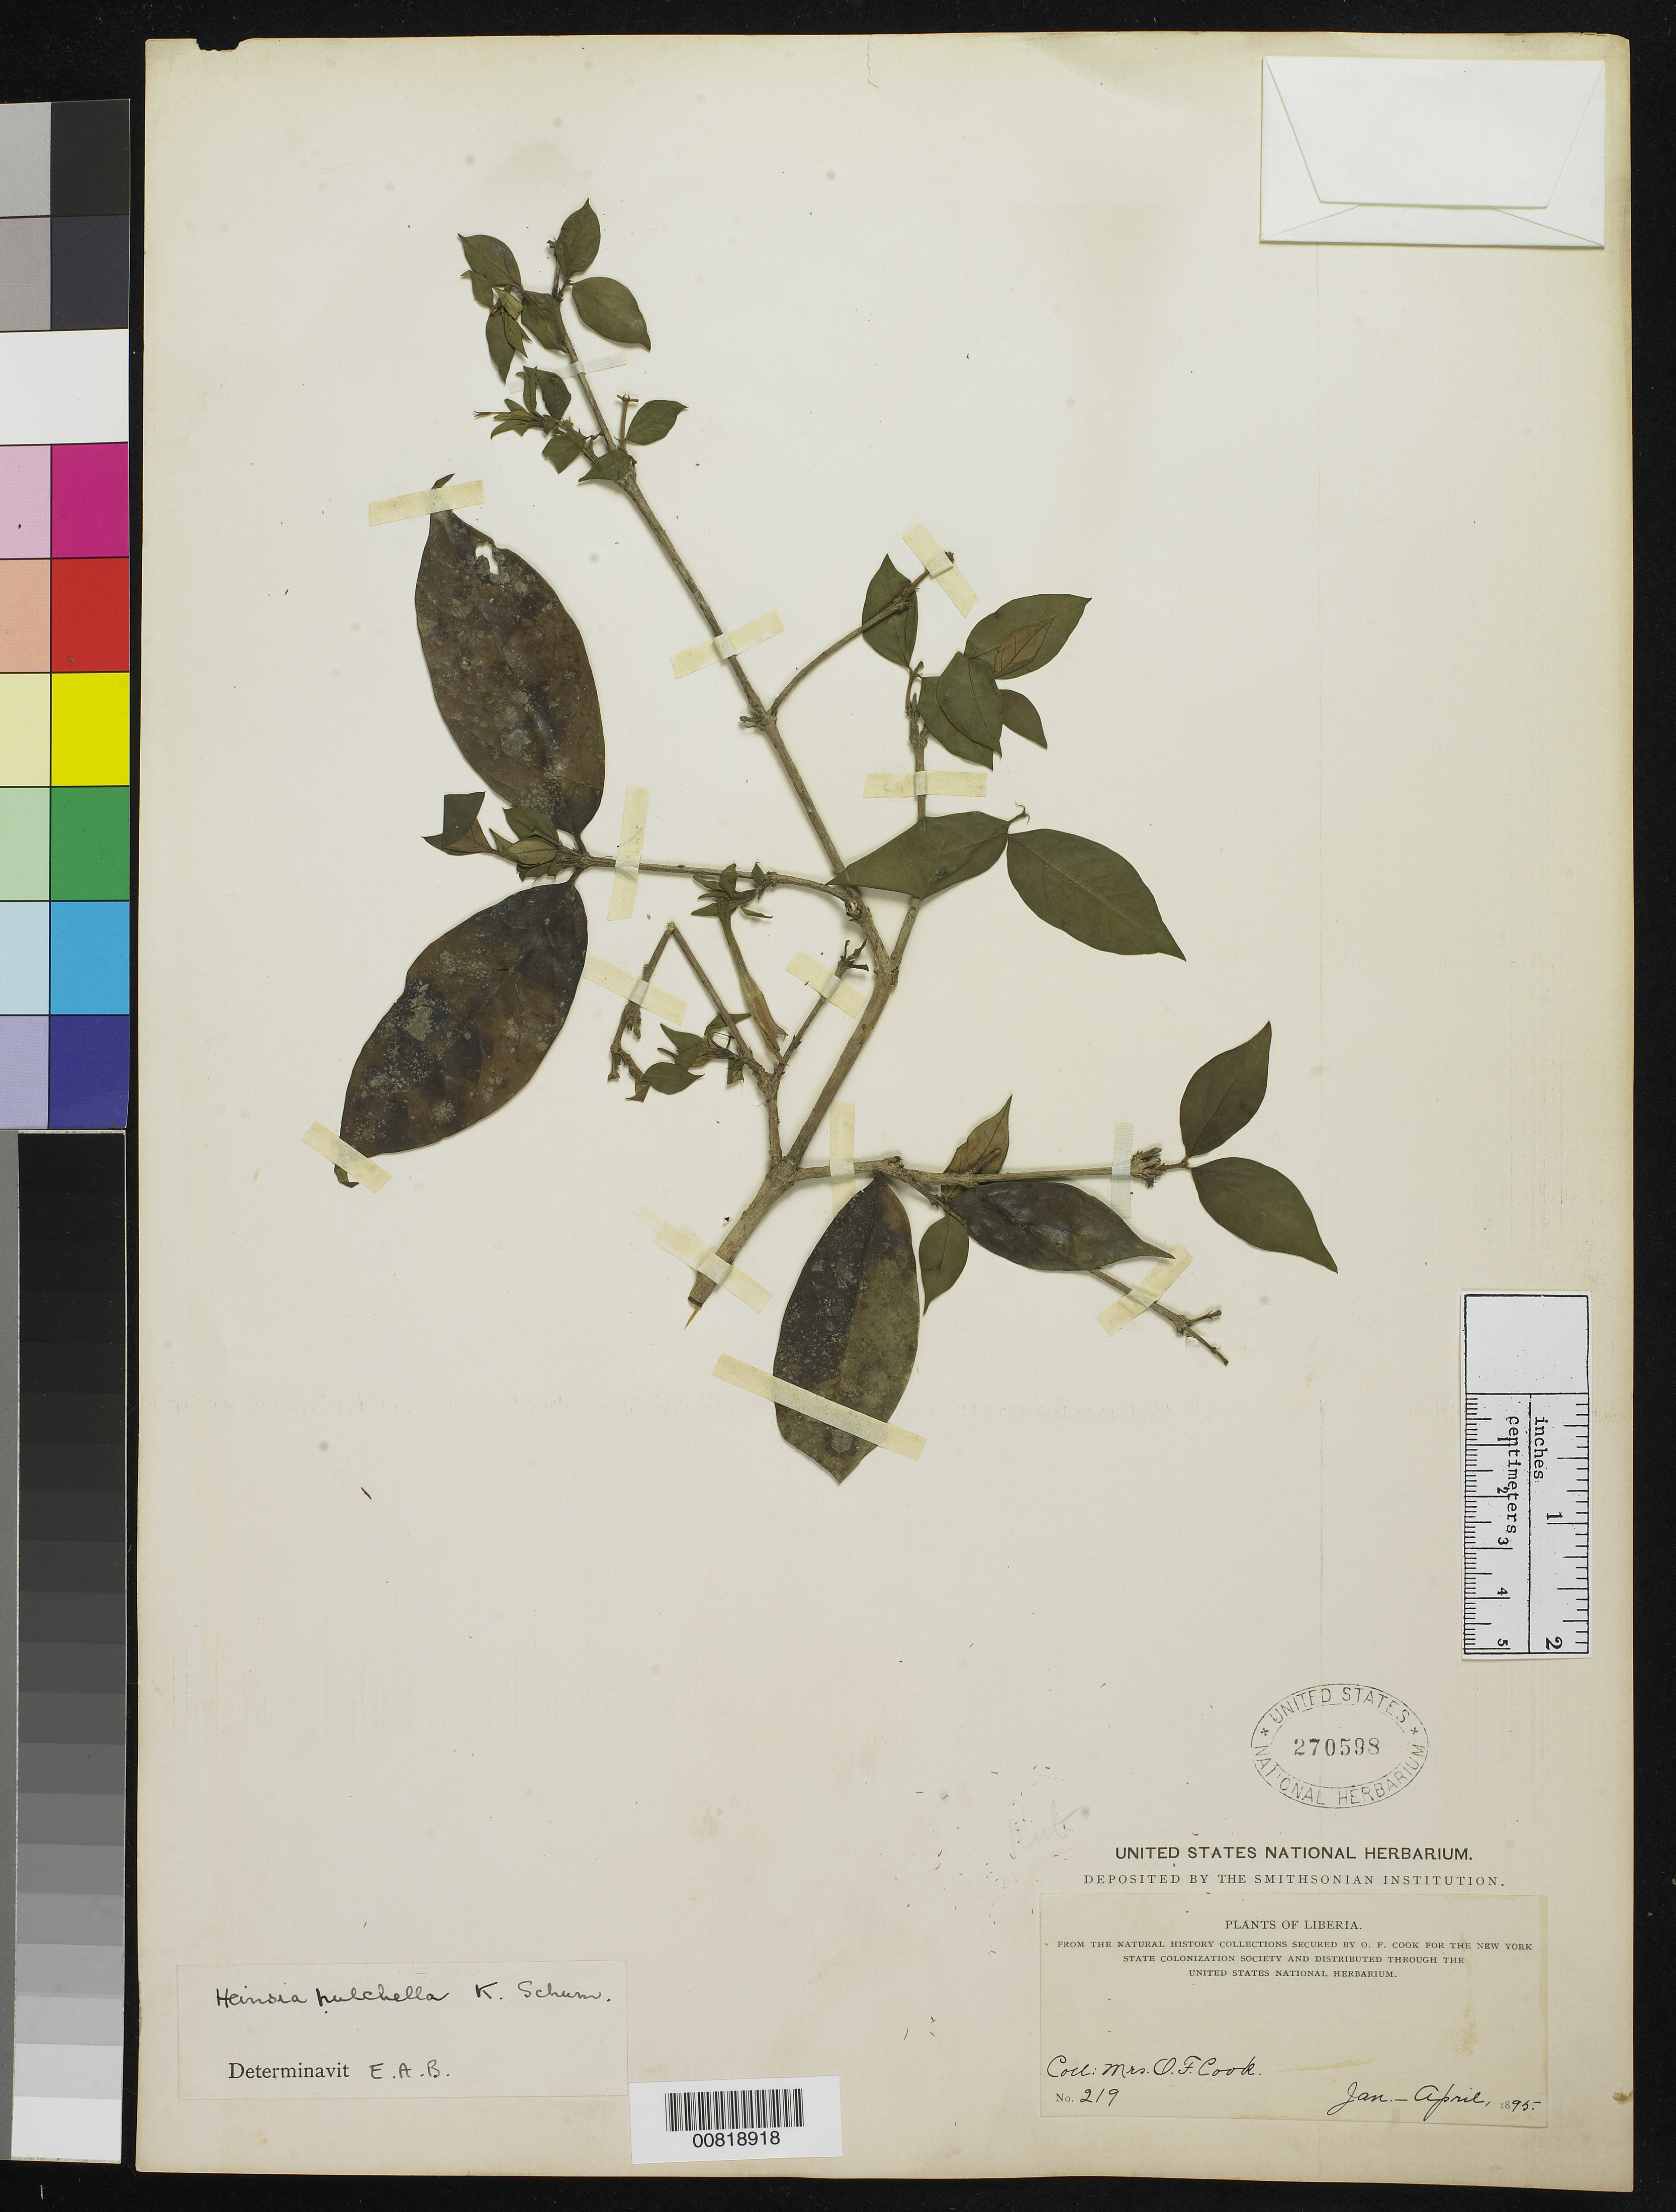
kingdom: Plantae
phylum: Tracheophyta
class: Magnoliopsida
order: Gentianales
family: Rubiaceae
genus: Heinsia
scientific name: Heinsia pulchella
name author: K. Schum.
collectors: Alice C. Cook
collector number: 219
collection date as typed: Jan 1895 to -- Apr 1895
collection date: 1895-01/1895-04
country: Liberia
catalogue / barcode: US 270598